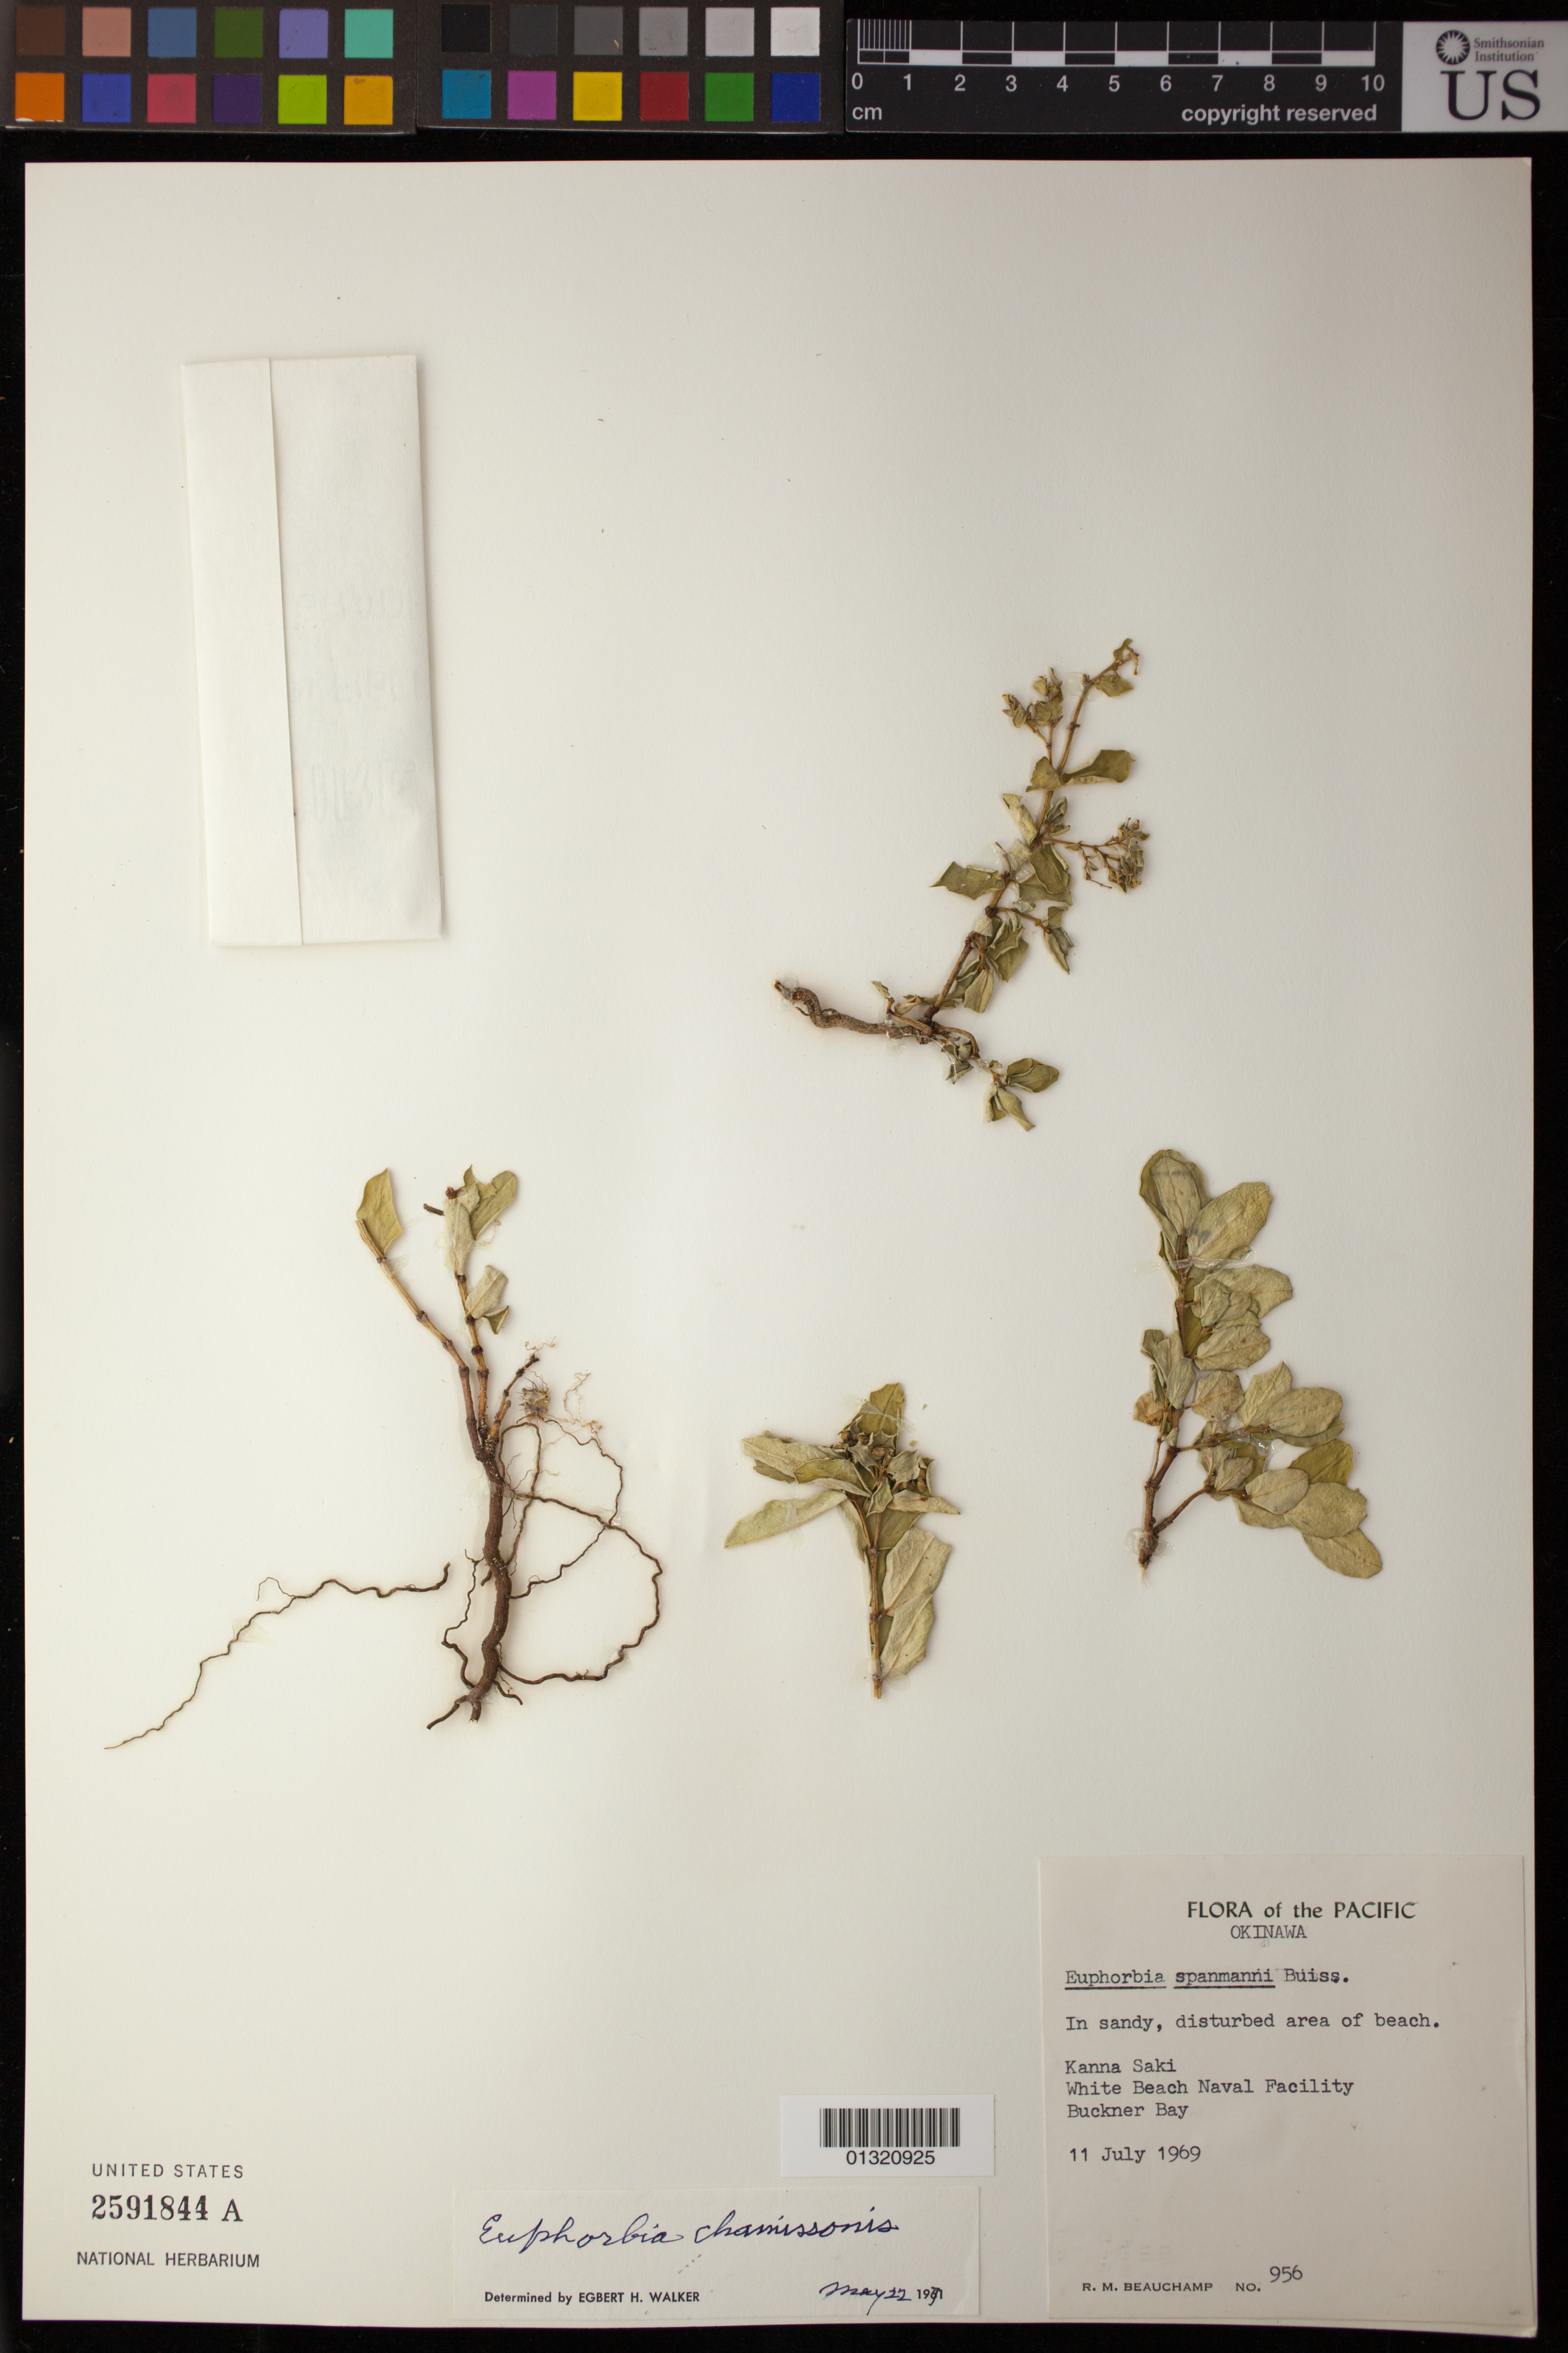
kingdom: Plantae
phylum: Tracheophyta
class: Magnoliopsida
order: Malpighiales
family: Euphorbiaceae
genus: Euphorbia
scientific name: Euphorbia chamissonis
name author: (Klotzsch ex Klotzsch & Garcke) Boiss.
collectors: R. Beauchamp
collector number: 956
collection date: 1969-07-11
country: Japan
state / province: Okinawa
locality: Kanna Saki [Kanna Zaki], White Beach Naval Facility, Buckner Bay [Nakagusuku Wan]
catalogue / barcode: US 2591844A